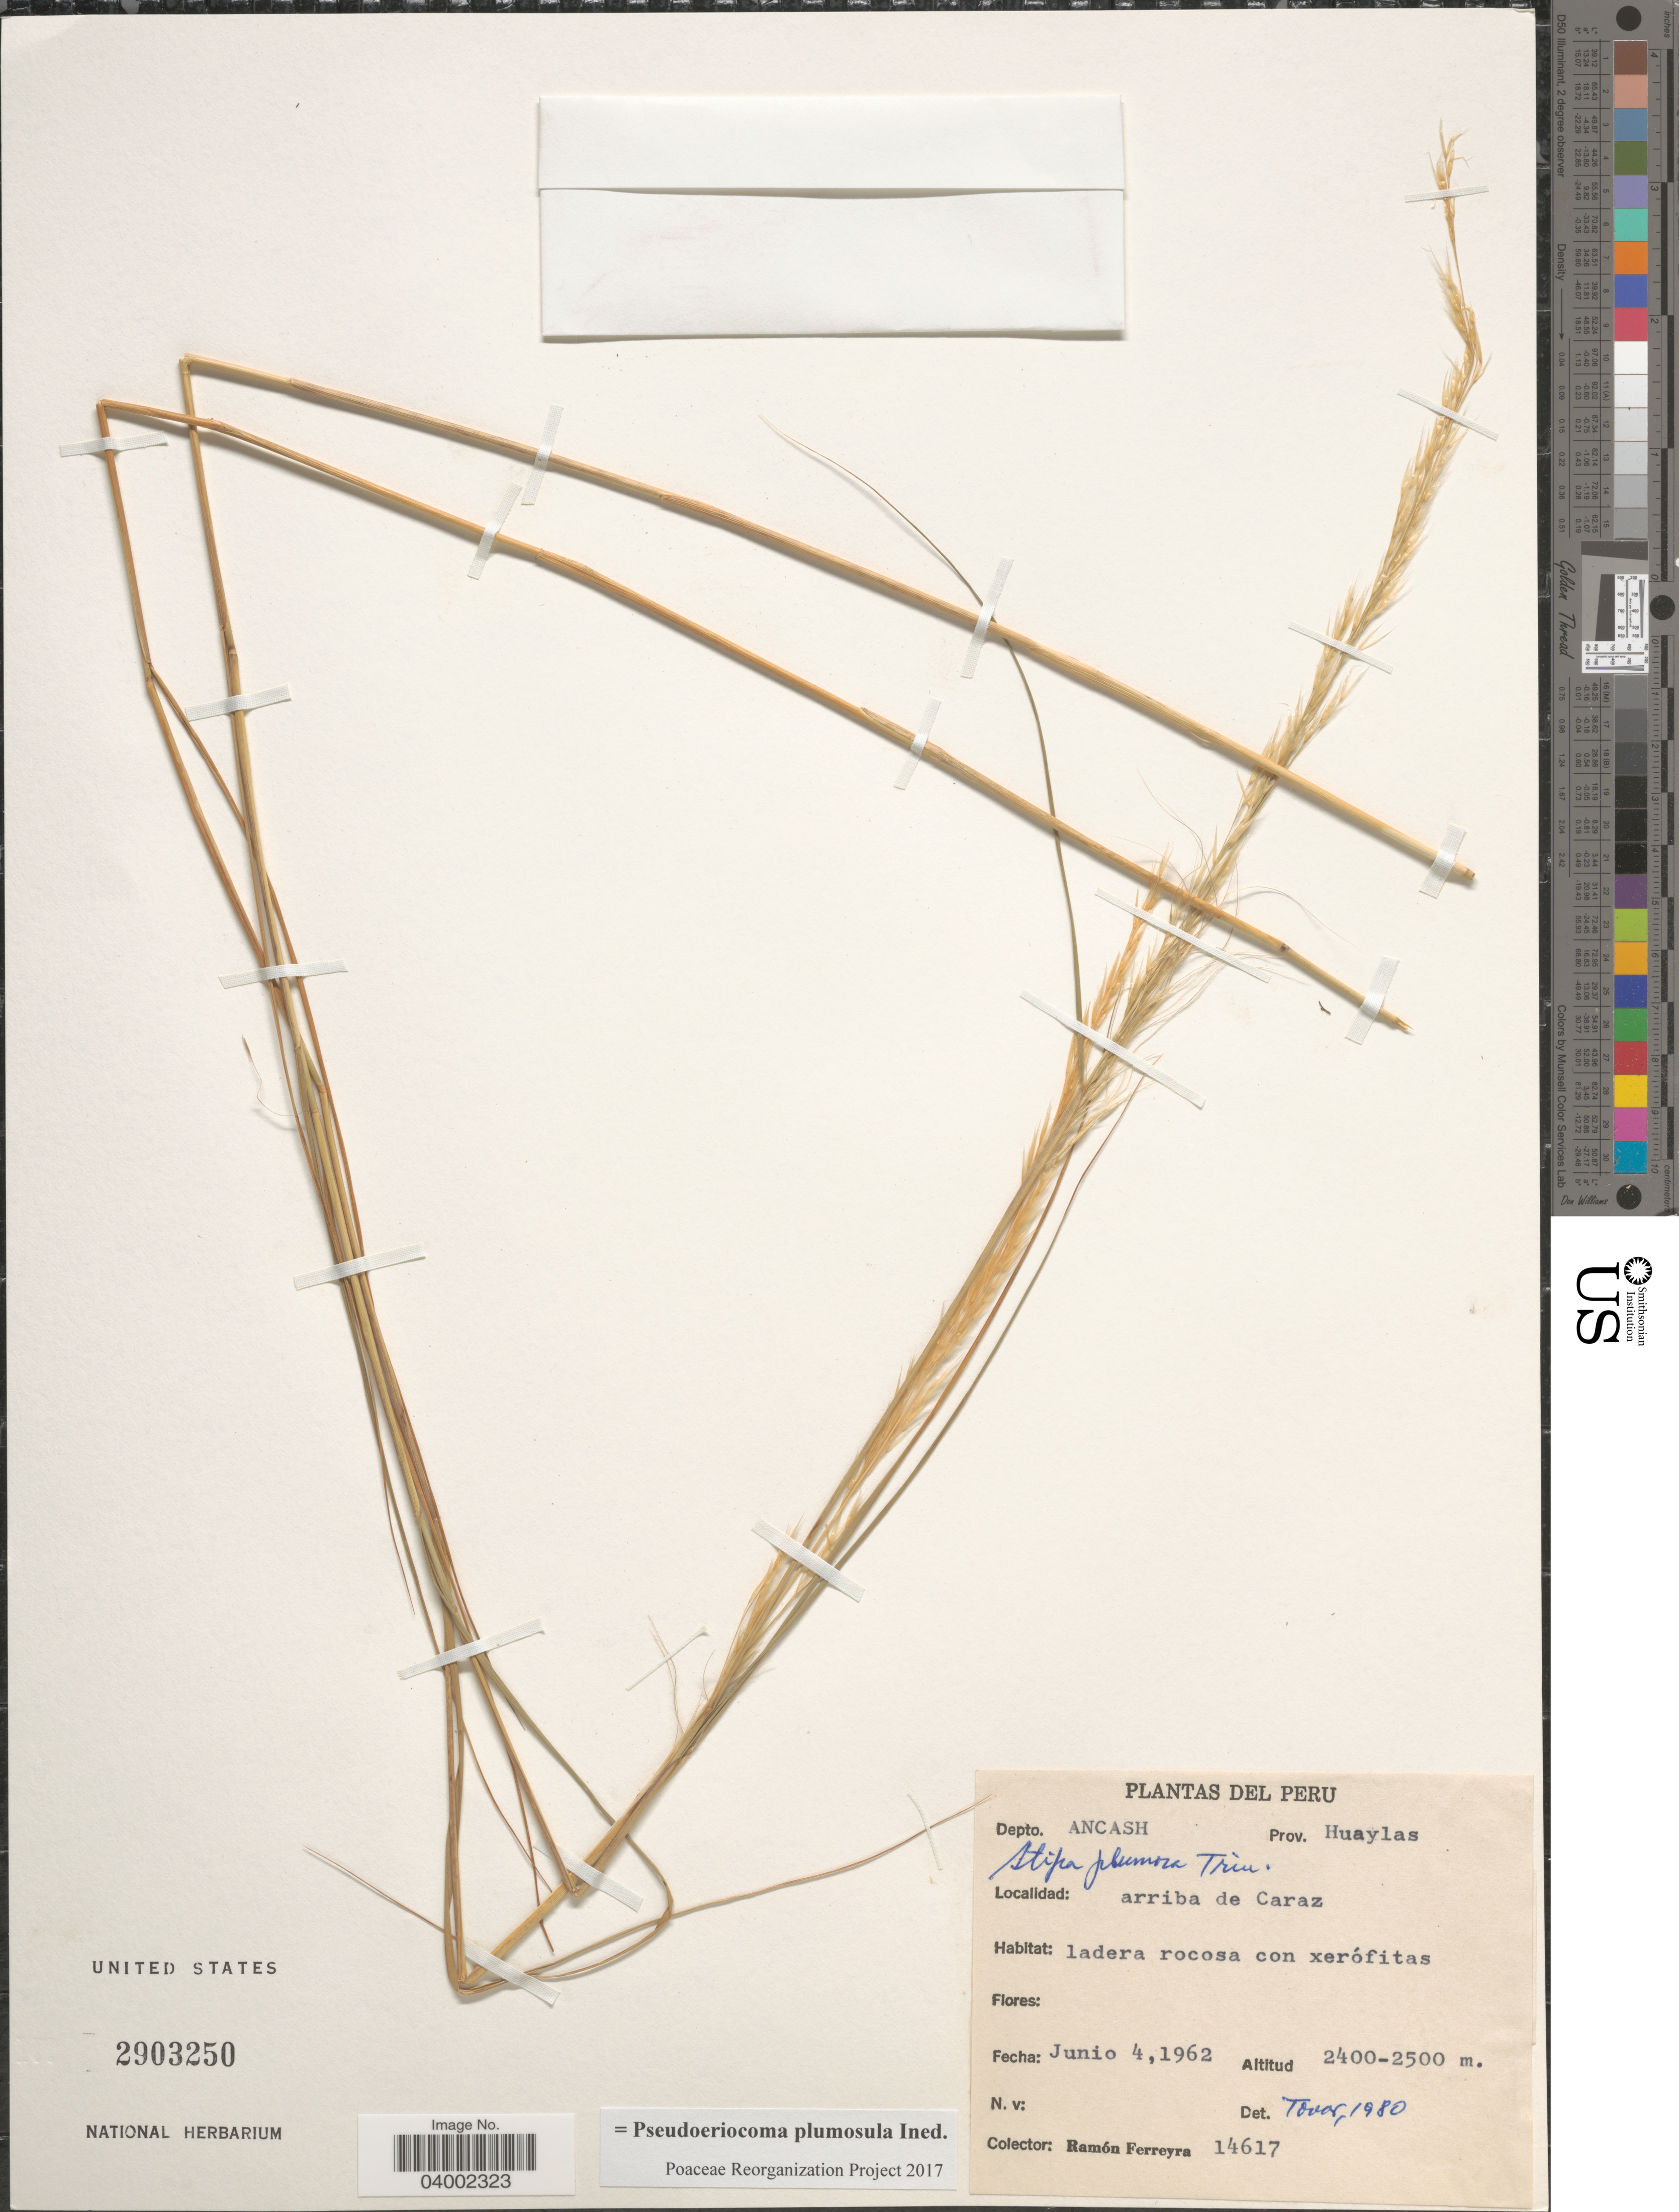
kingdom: Plantae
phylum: Tracheophyta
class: Liliopsida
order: Poales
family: Poaceae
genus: Pseudoeriocoma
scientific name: Pseudoeriocoma plumosula ined.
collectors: R. A. Ferreyra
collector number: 14617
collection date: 1962-06-04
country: Peru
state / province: Ancash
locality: Depto. Ancash. Prov. Huaylas. Arriba de Caraz.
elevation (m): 2400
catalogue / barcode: US 2903250